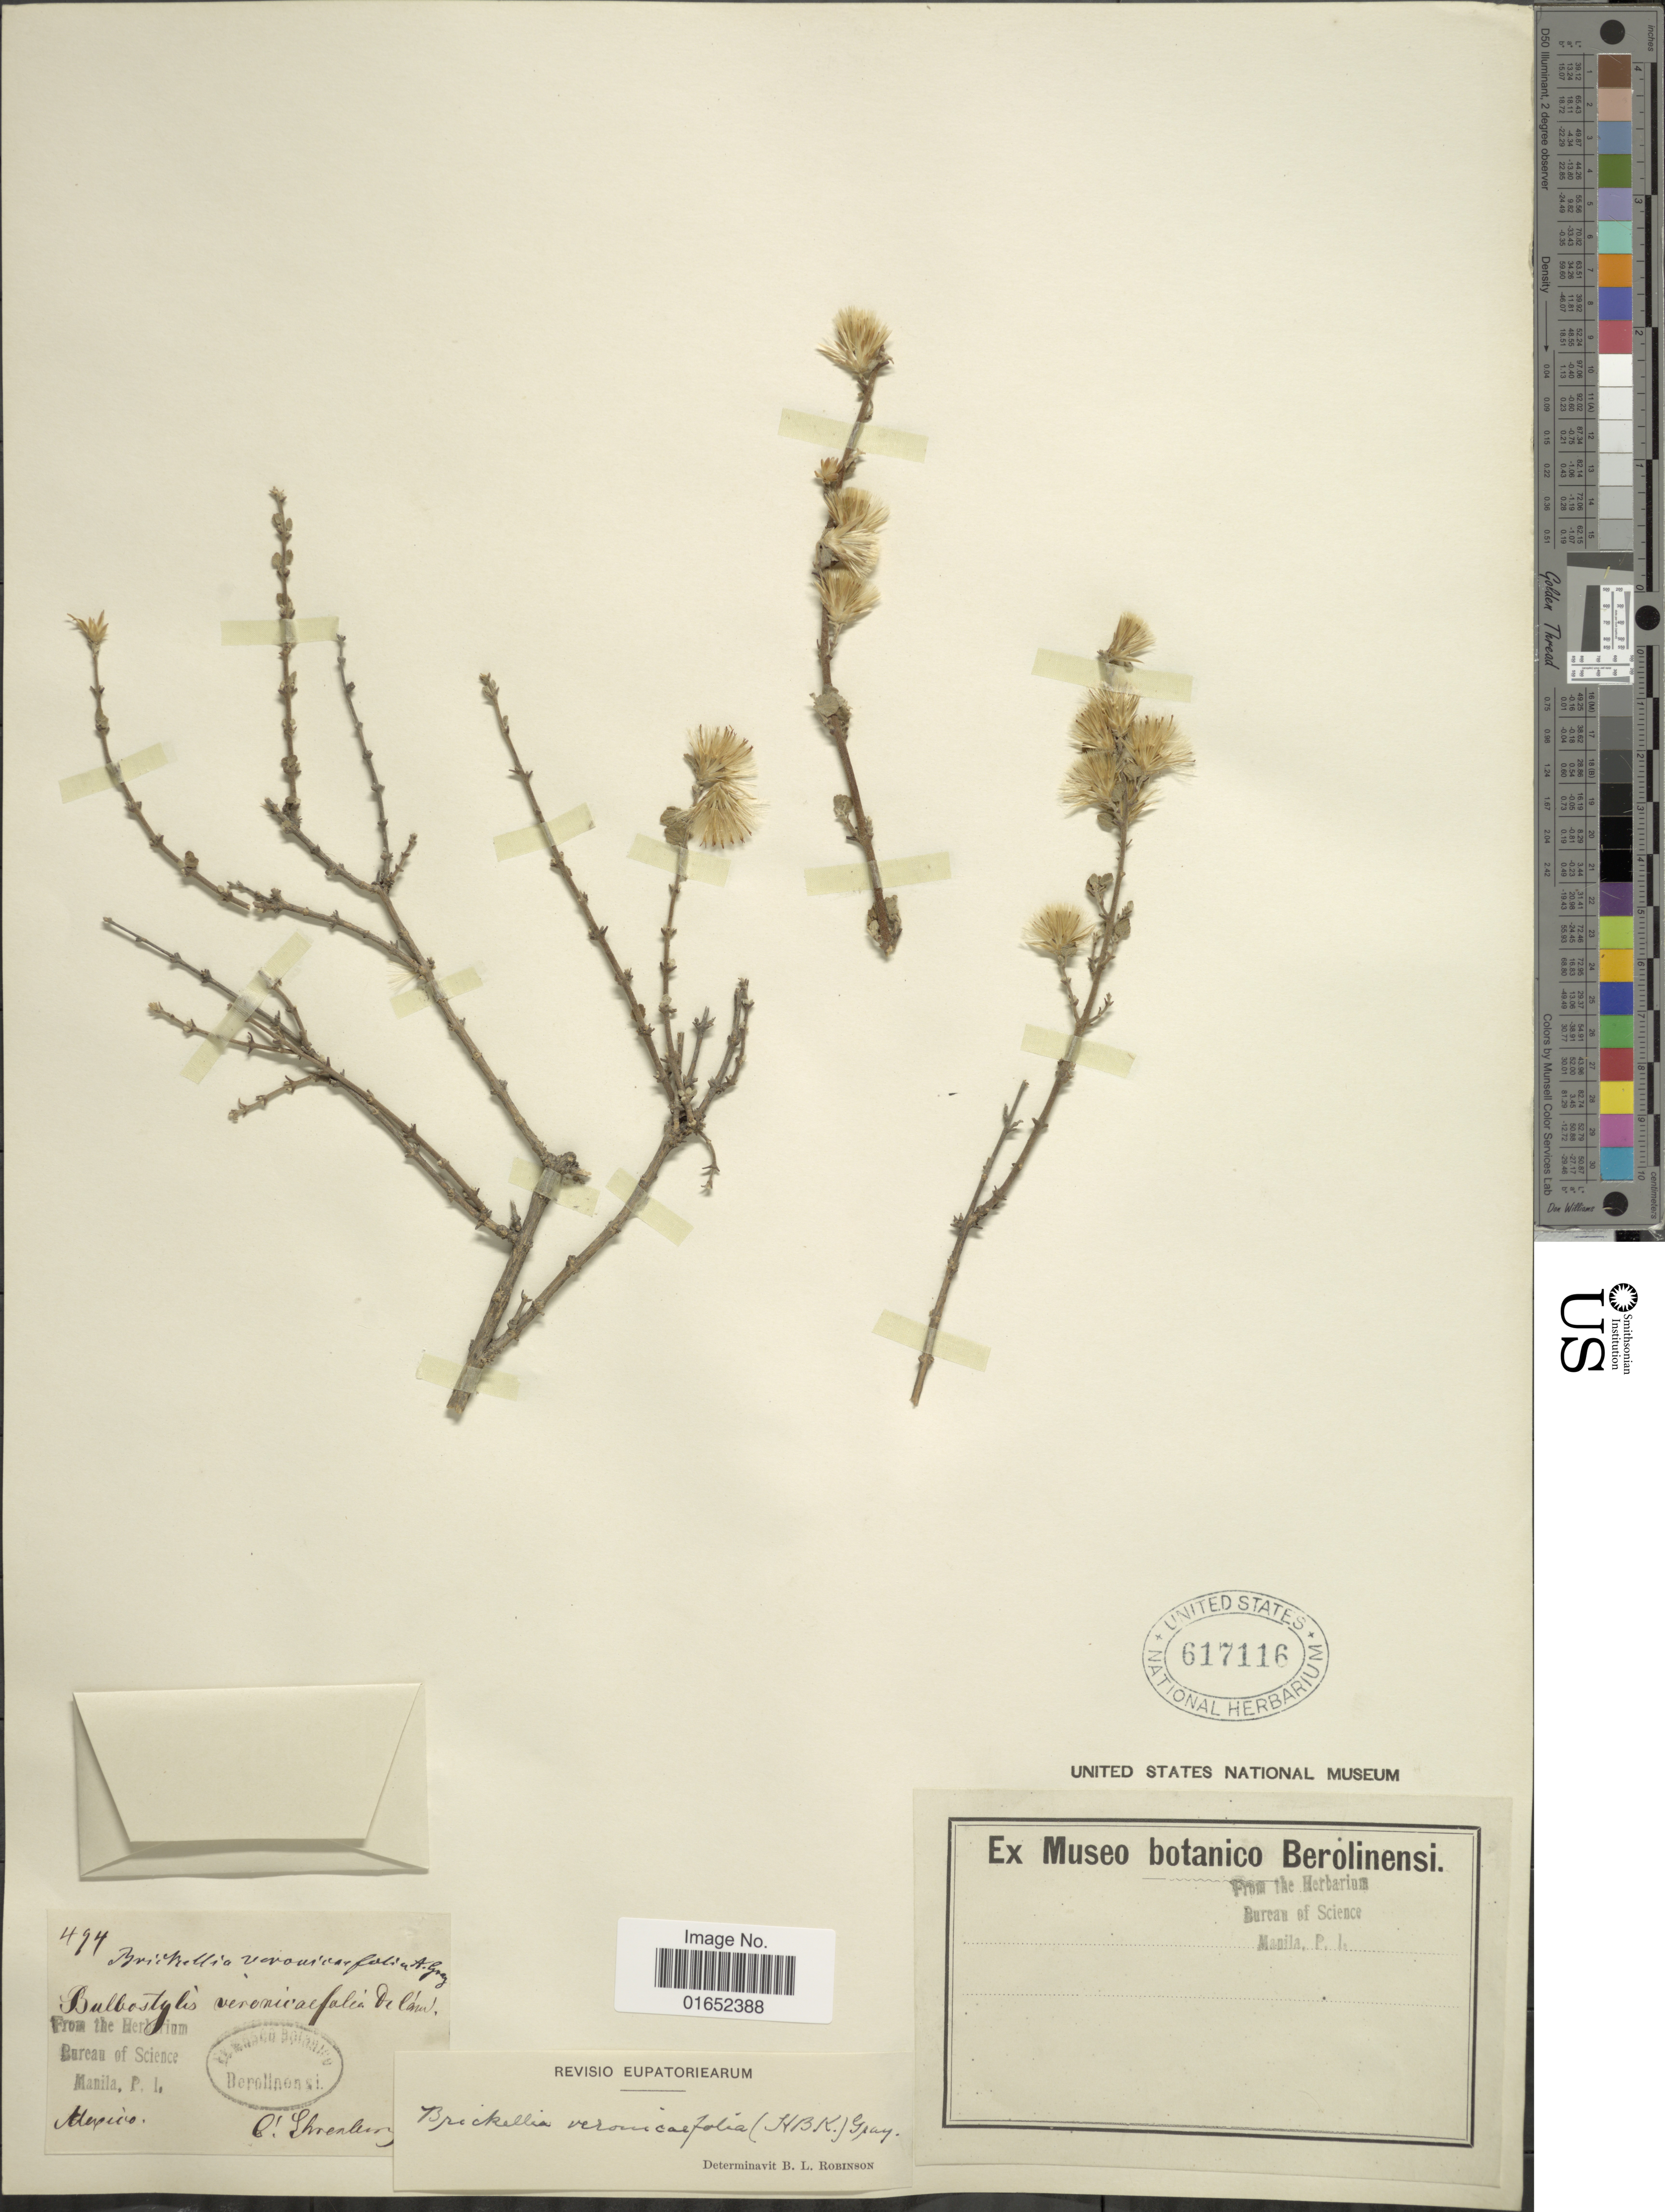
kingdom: Plantae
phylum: Tracheophyta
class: Magnoliopsida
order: Asterales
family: Asteraceae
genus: Brickellia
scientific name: Brickellia veronicaefolia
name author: (Kunth) A. Gray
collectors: C. G. Ehrenberg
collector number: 494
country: Mexico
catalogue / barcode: US 617116